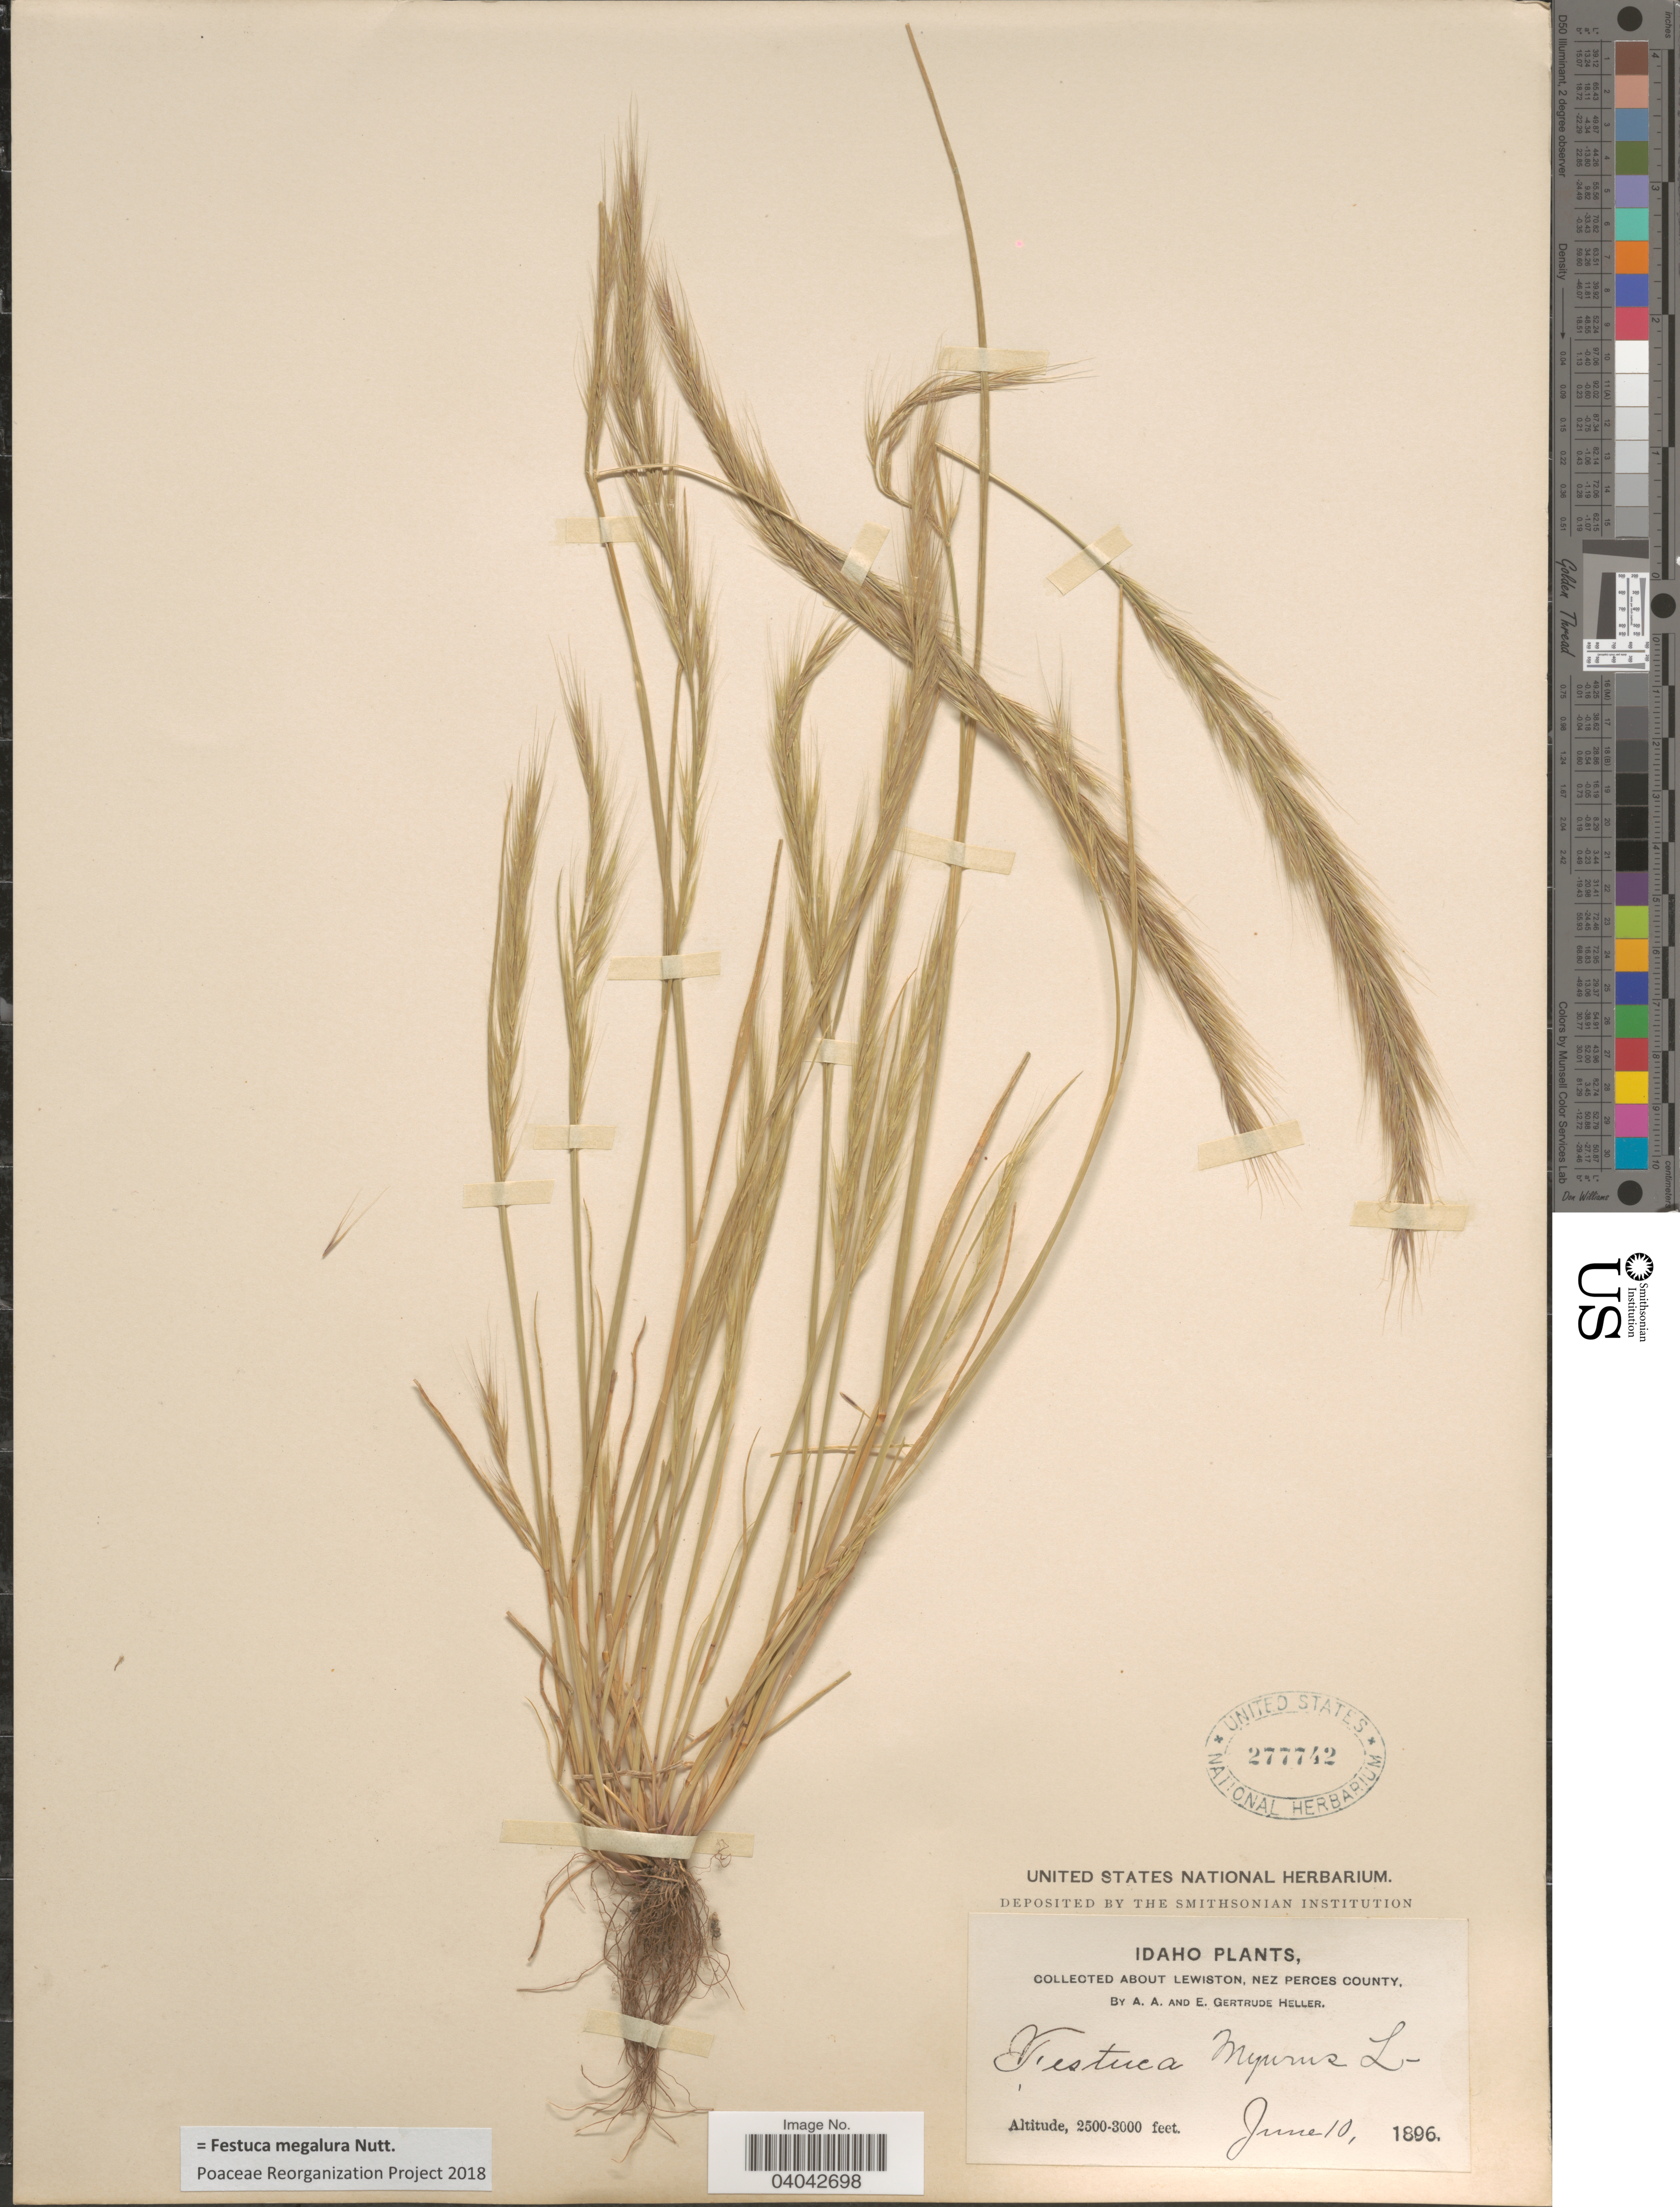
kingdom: Plantae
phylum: Tracheophyta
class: Liliopsida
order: Poales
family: Poaceae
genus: Festuca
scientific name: Festuca megalura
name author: Nutt.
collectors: A. A. Heller & E. G. Heller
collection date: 1896-06-10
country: United States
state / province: Idaho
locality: About Lewiston, Nez Perces County.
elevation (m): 762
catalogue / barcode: US 277742